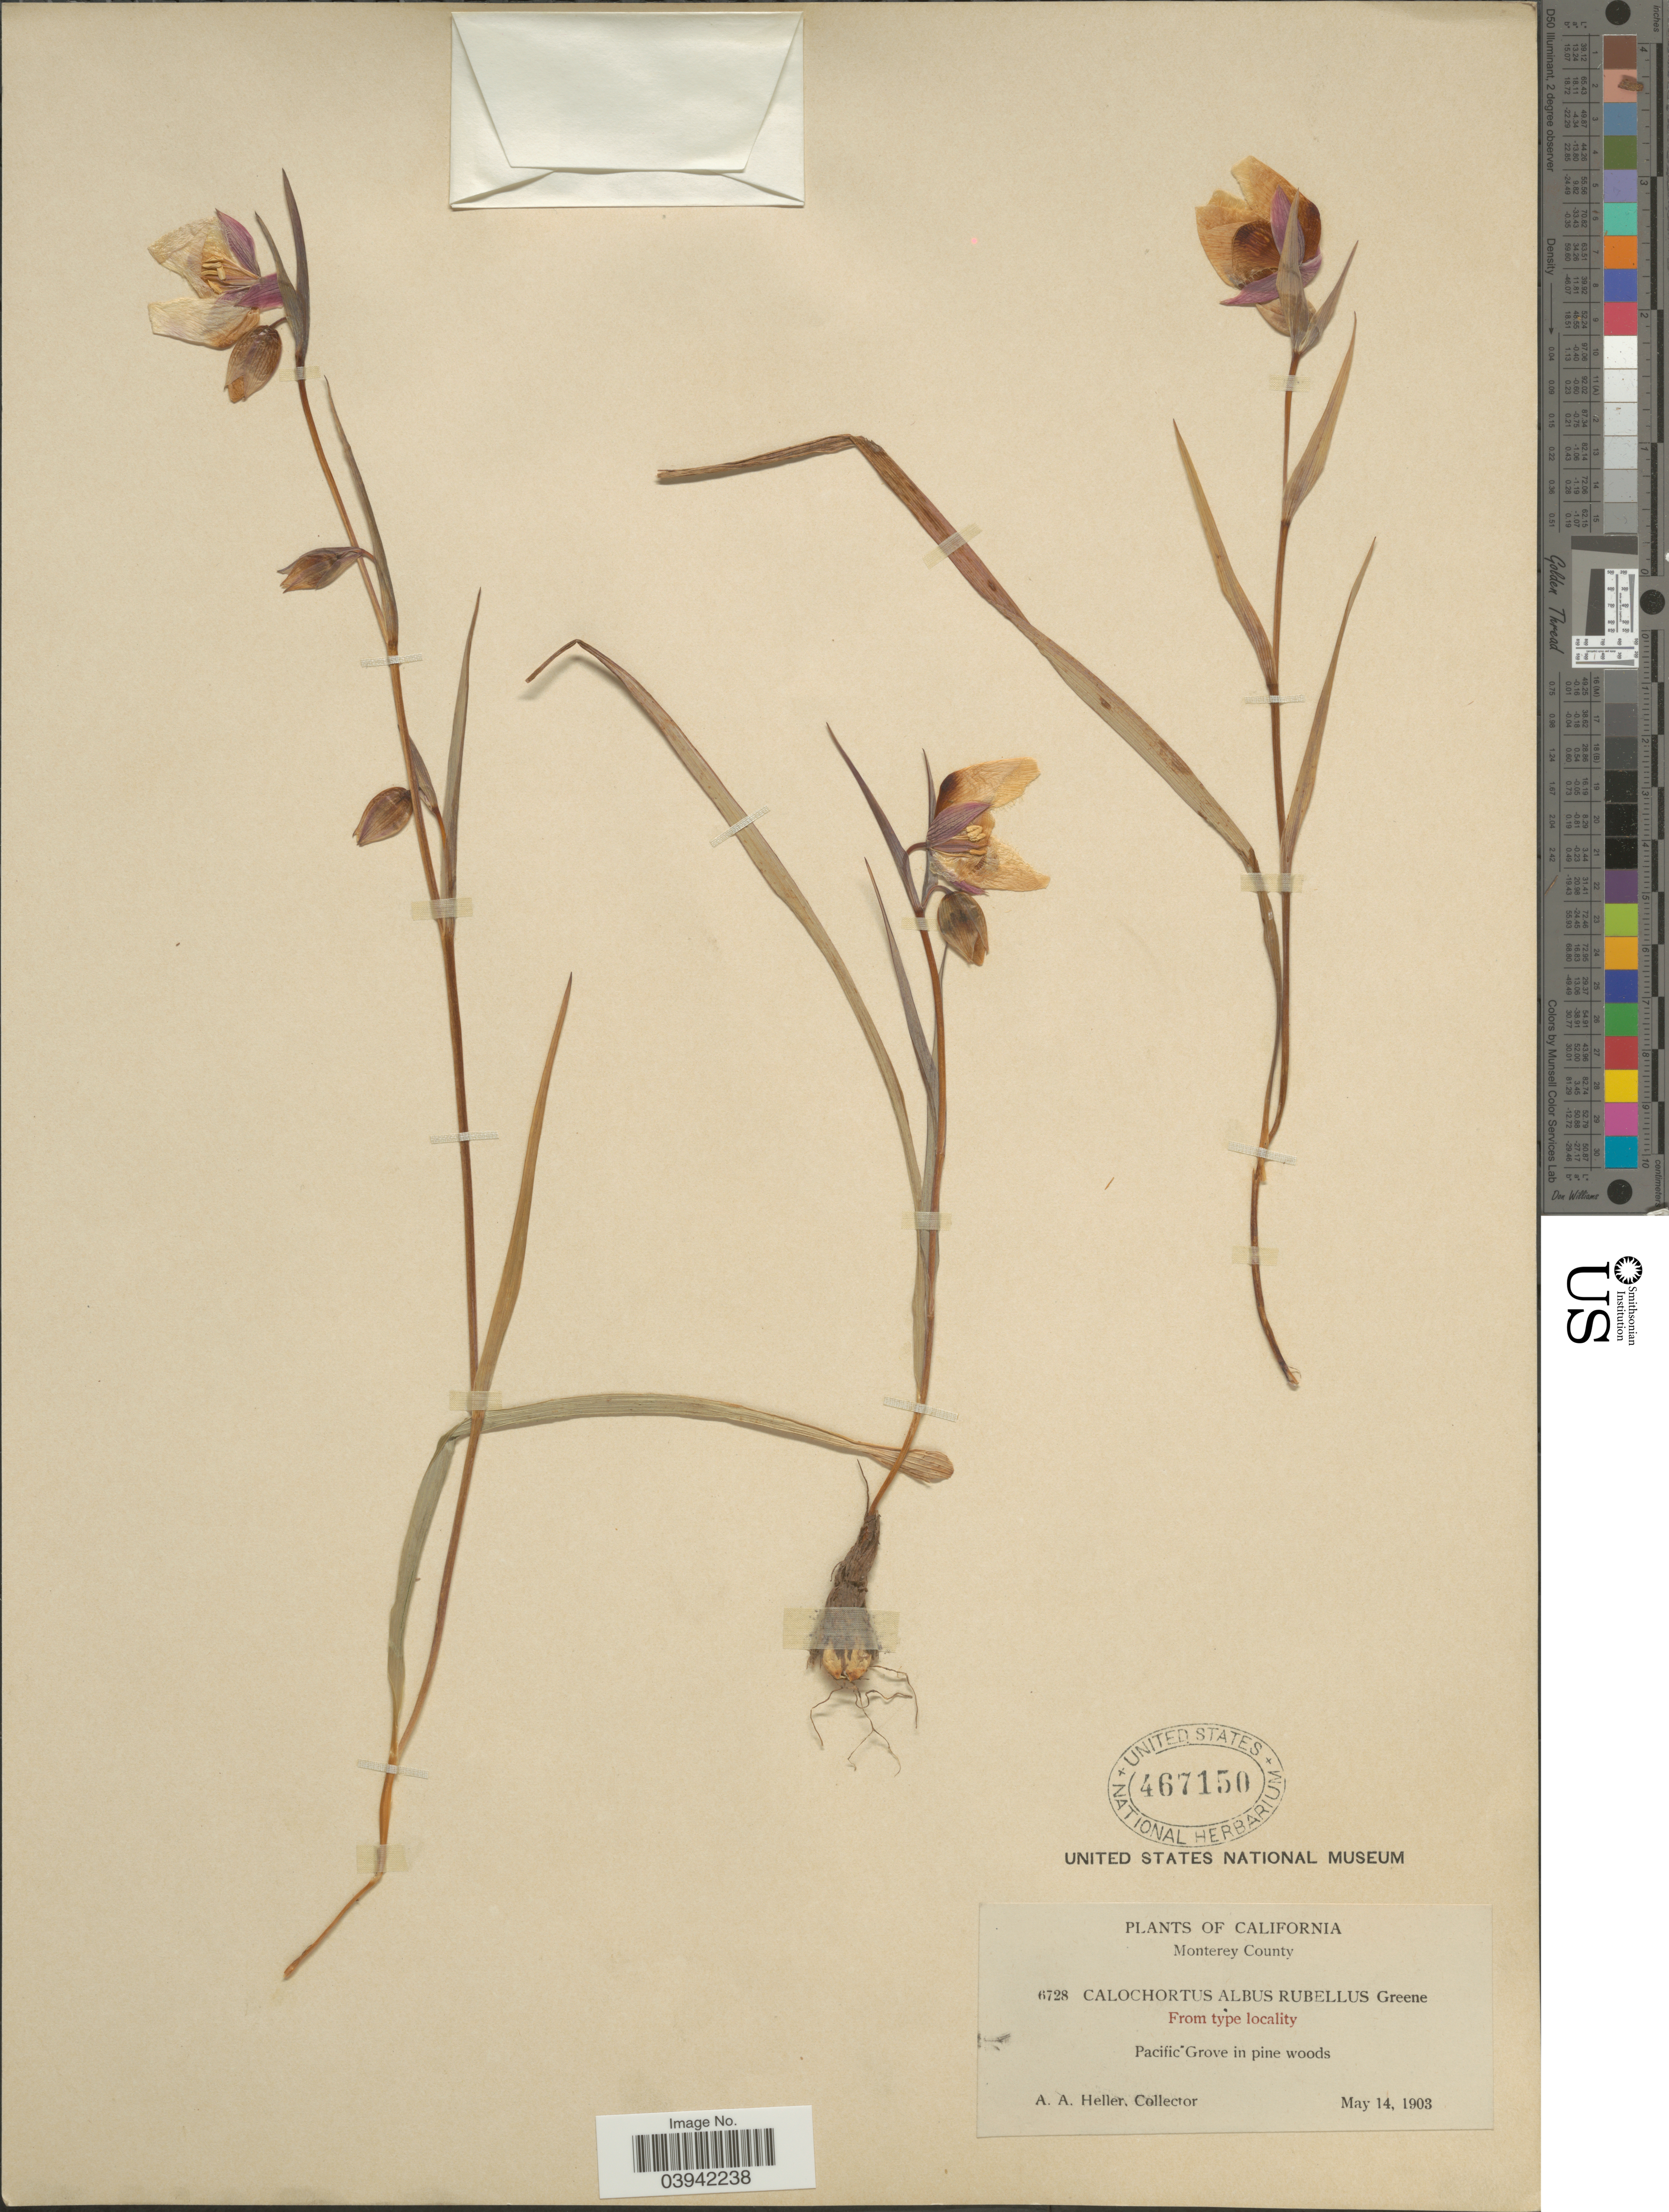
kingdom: Plantae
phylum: Tracheophyta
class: Liliopsida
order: Liliales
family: Liliaceae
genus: Calochortus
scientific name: Calochortus albus var. rubellus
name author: Greene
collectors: A. A. Heller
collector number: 6728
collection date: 1903-05-14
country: United States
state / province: California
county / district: Monterey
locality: Monterey County. Pacific Grove in pine woods.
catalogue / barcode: US 467150